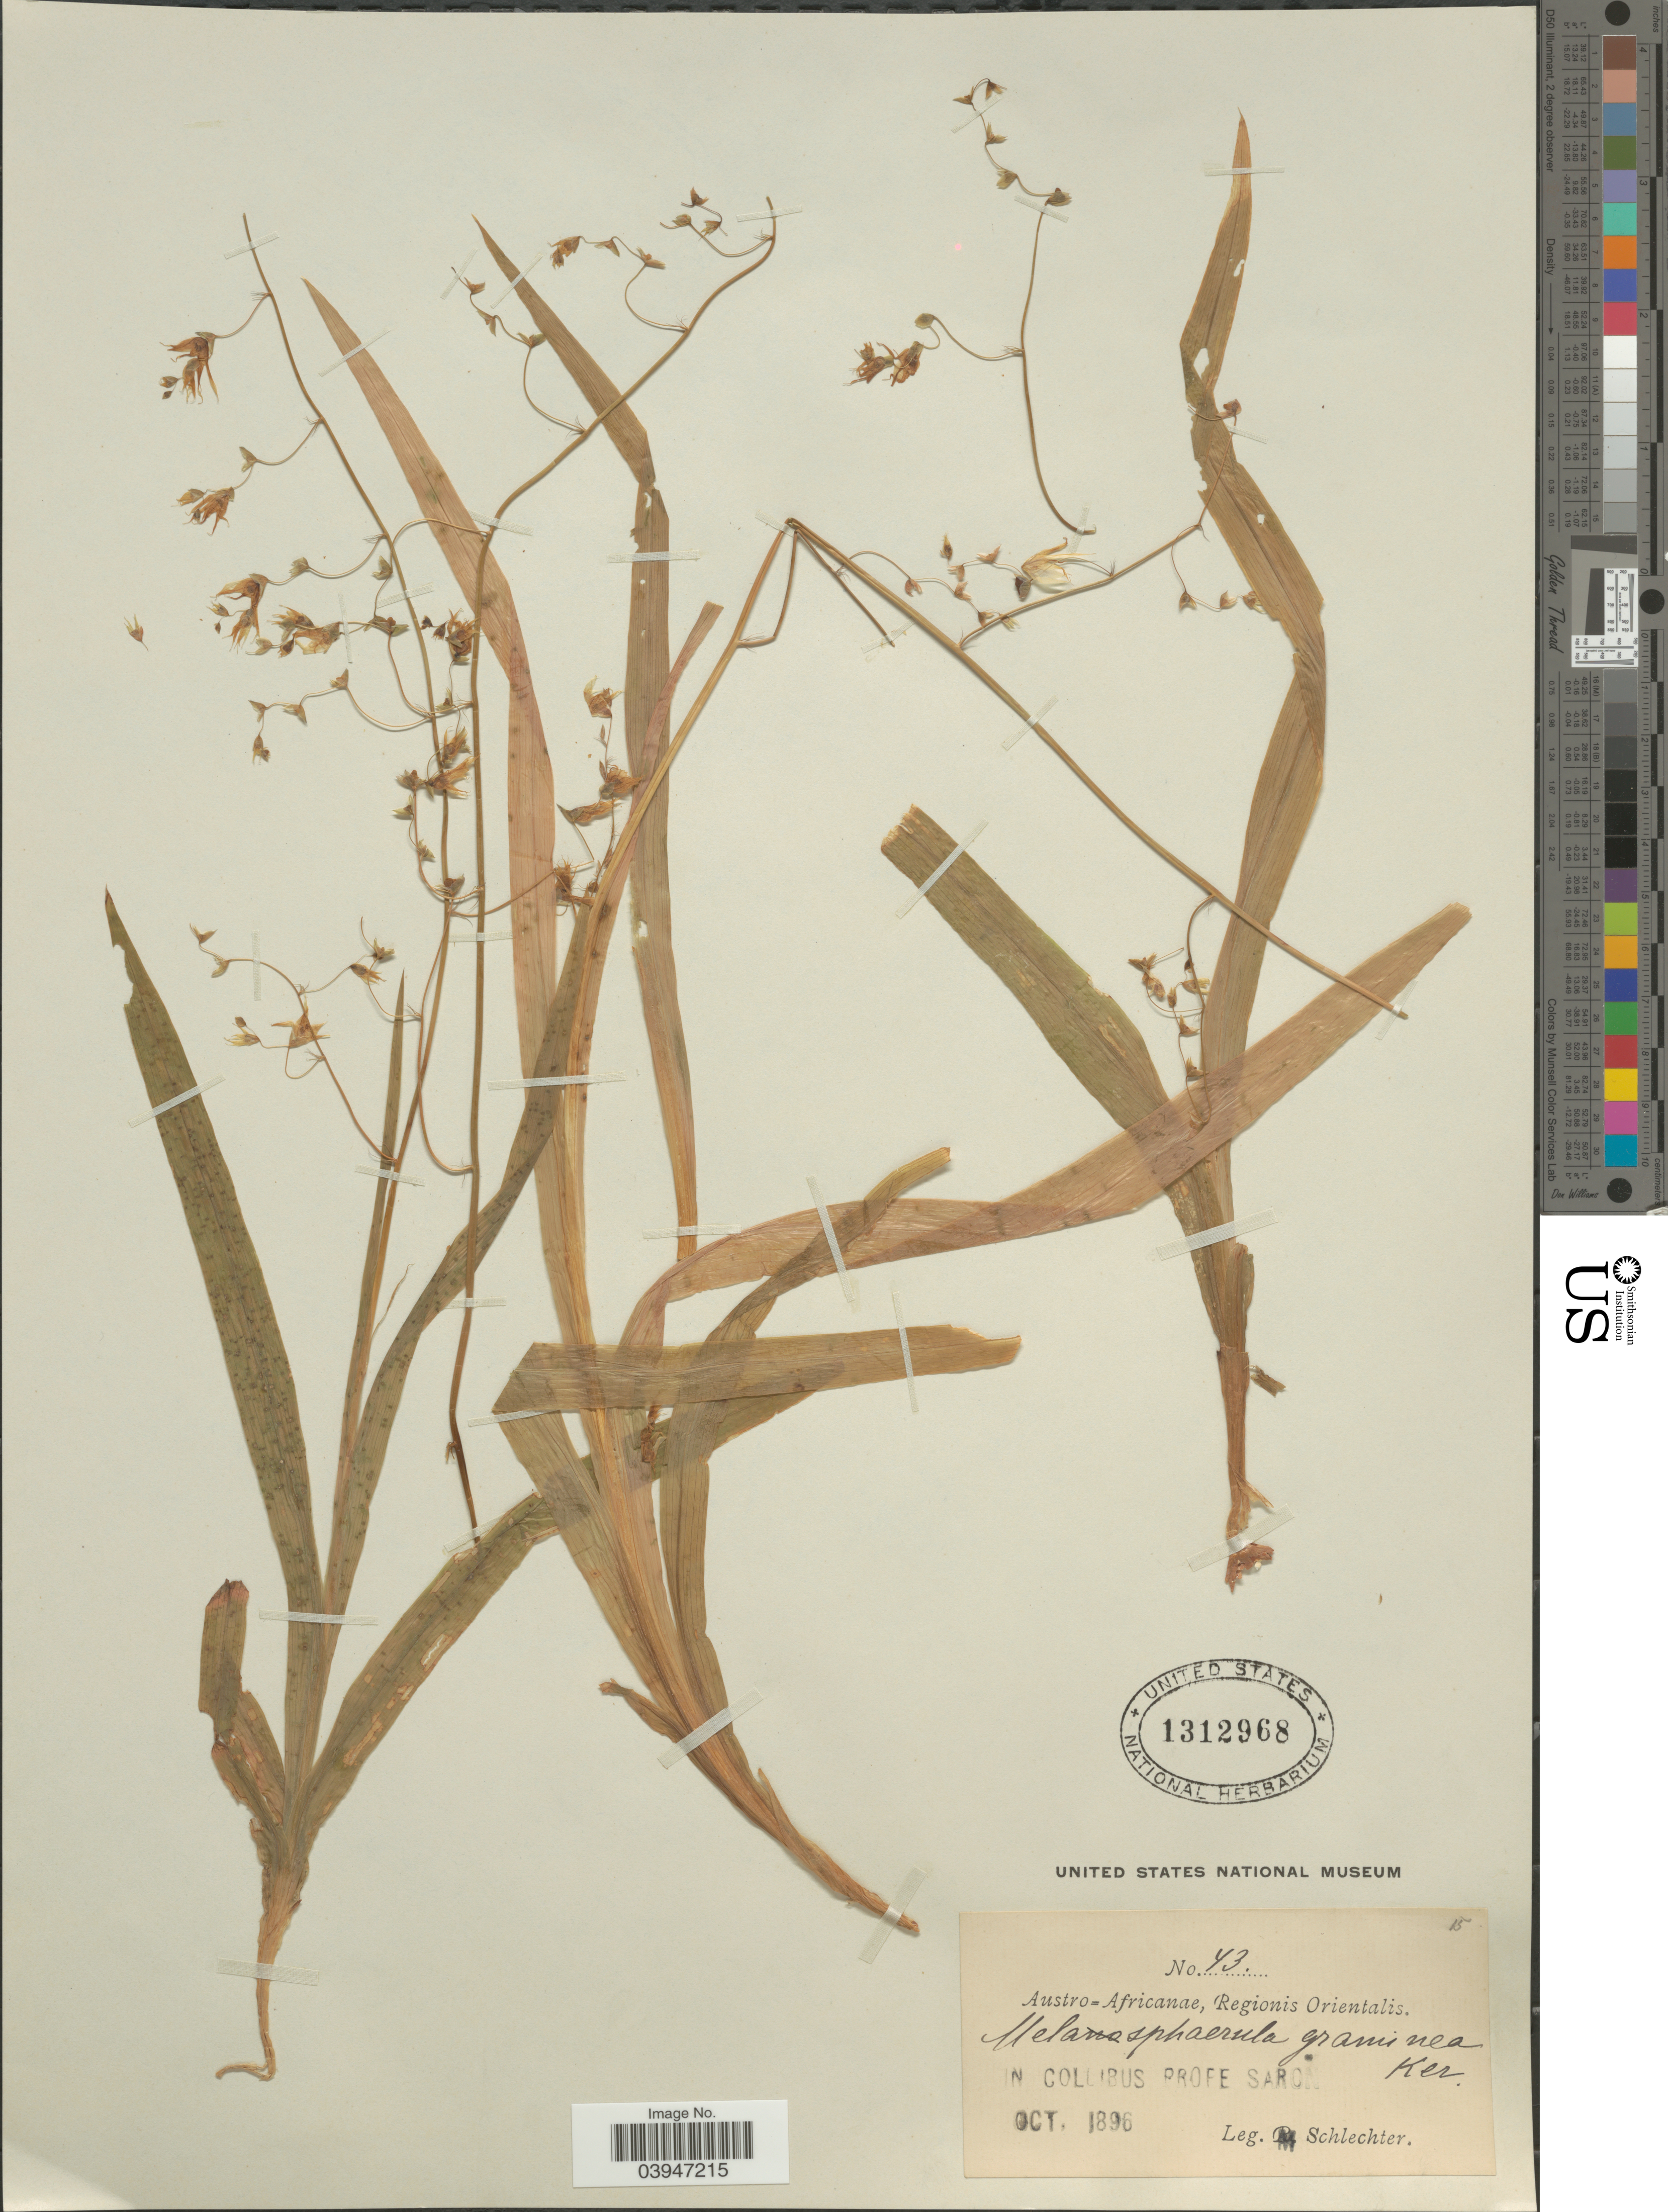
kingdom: Plantae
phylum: Tracheophyta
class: Liliopsida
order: Asparagales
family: Iridaceae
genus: Melasphaerula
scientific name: Melasphaerula graminea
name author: (L. f.) Ker Gawl.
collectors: Schlechter, --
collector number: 43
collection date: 1896-10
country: South Africa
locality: Austro=Africanae, Regionis Orientalis. In collibus prope Saron.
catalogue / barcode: US 1312968